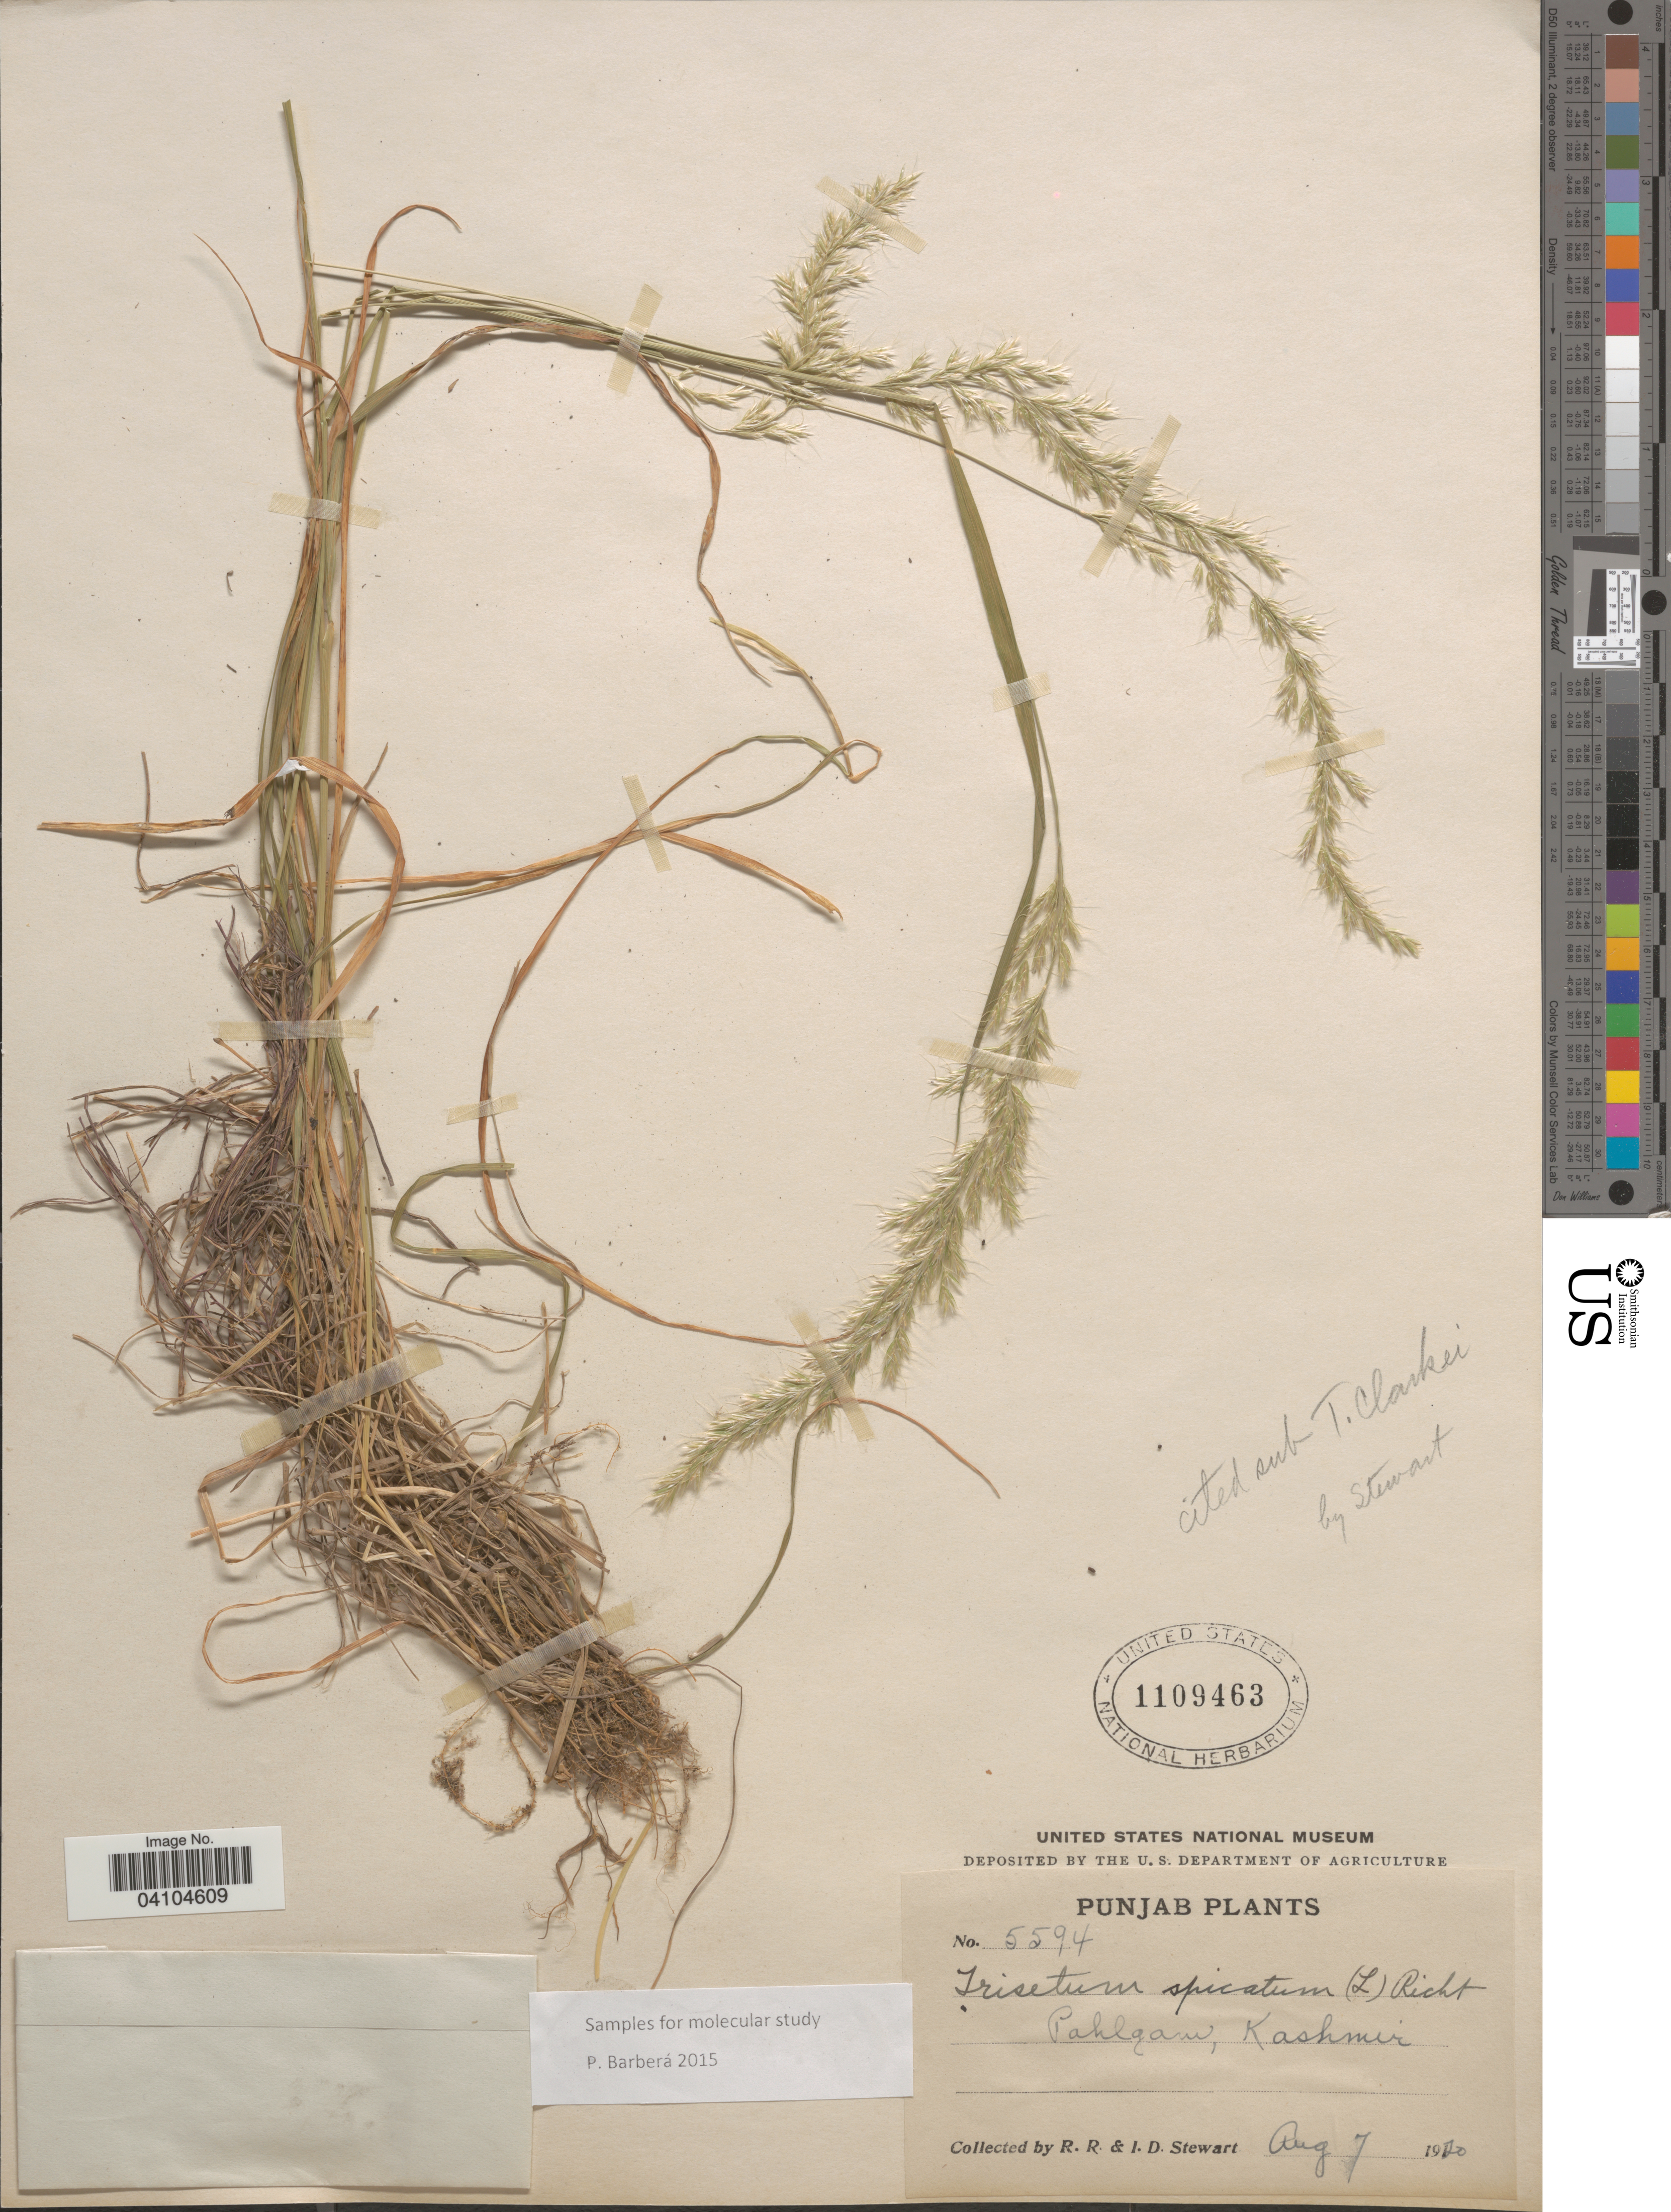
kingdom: Plantae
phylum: Tracheophyta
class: Liliopsida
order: Poales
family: Poaceae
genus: Koeleria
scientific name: Koeleria spicata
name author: (L.) Barberá et al.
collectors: R. Stewart & I. Stewart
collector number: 5594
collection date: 1920-08-07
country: India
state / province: Jammu and Kashmir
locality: Pahlgam, Kashmir.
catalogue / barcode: US 1109463